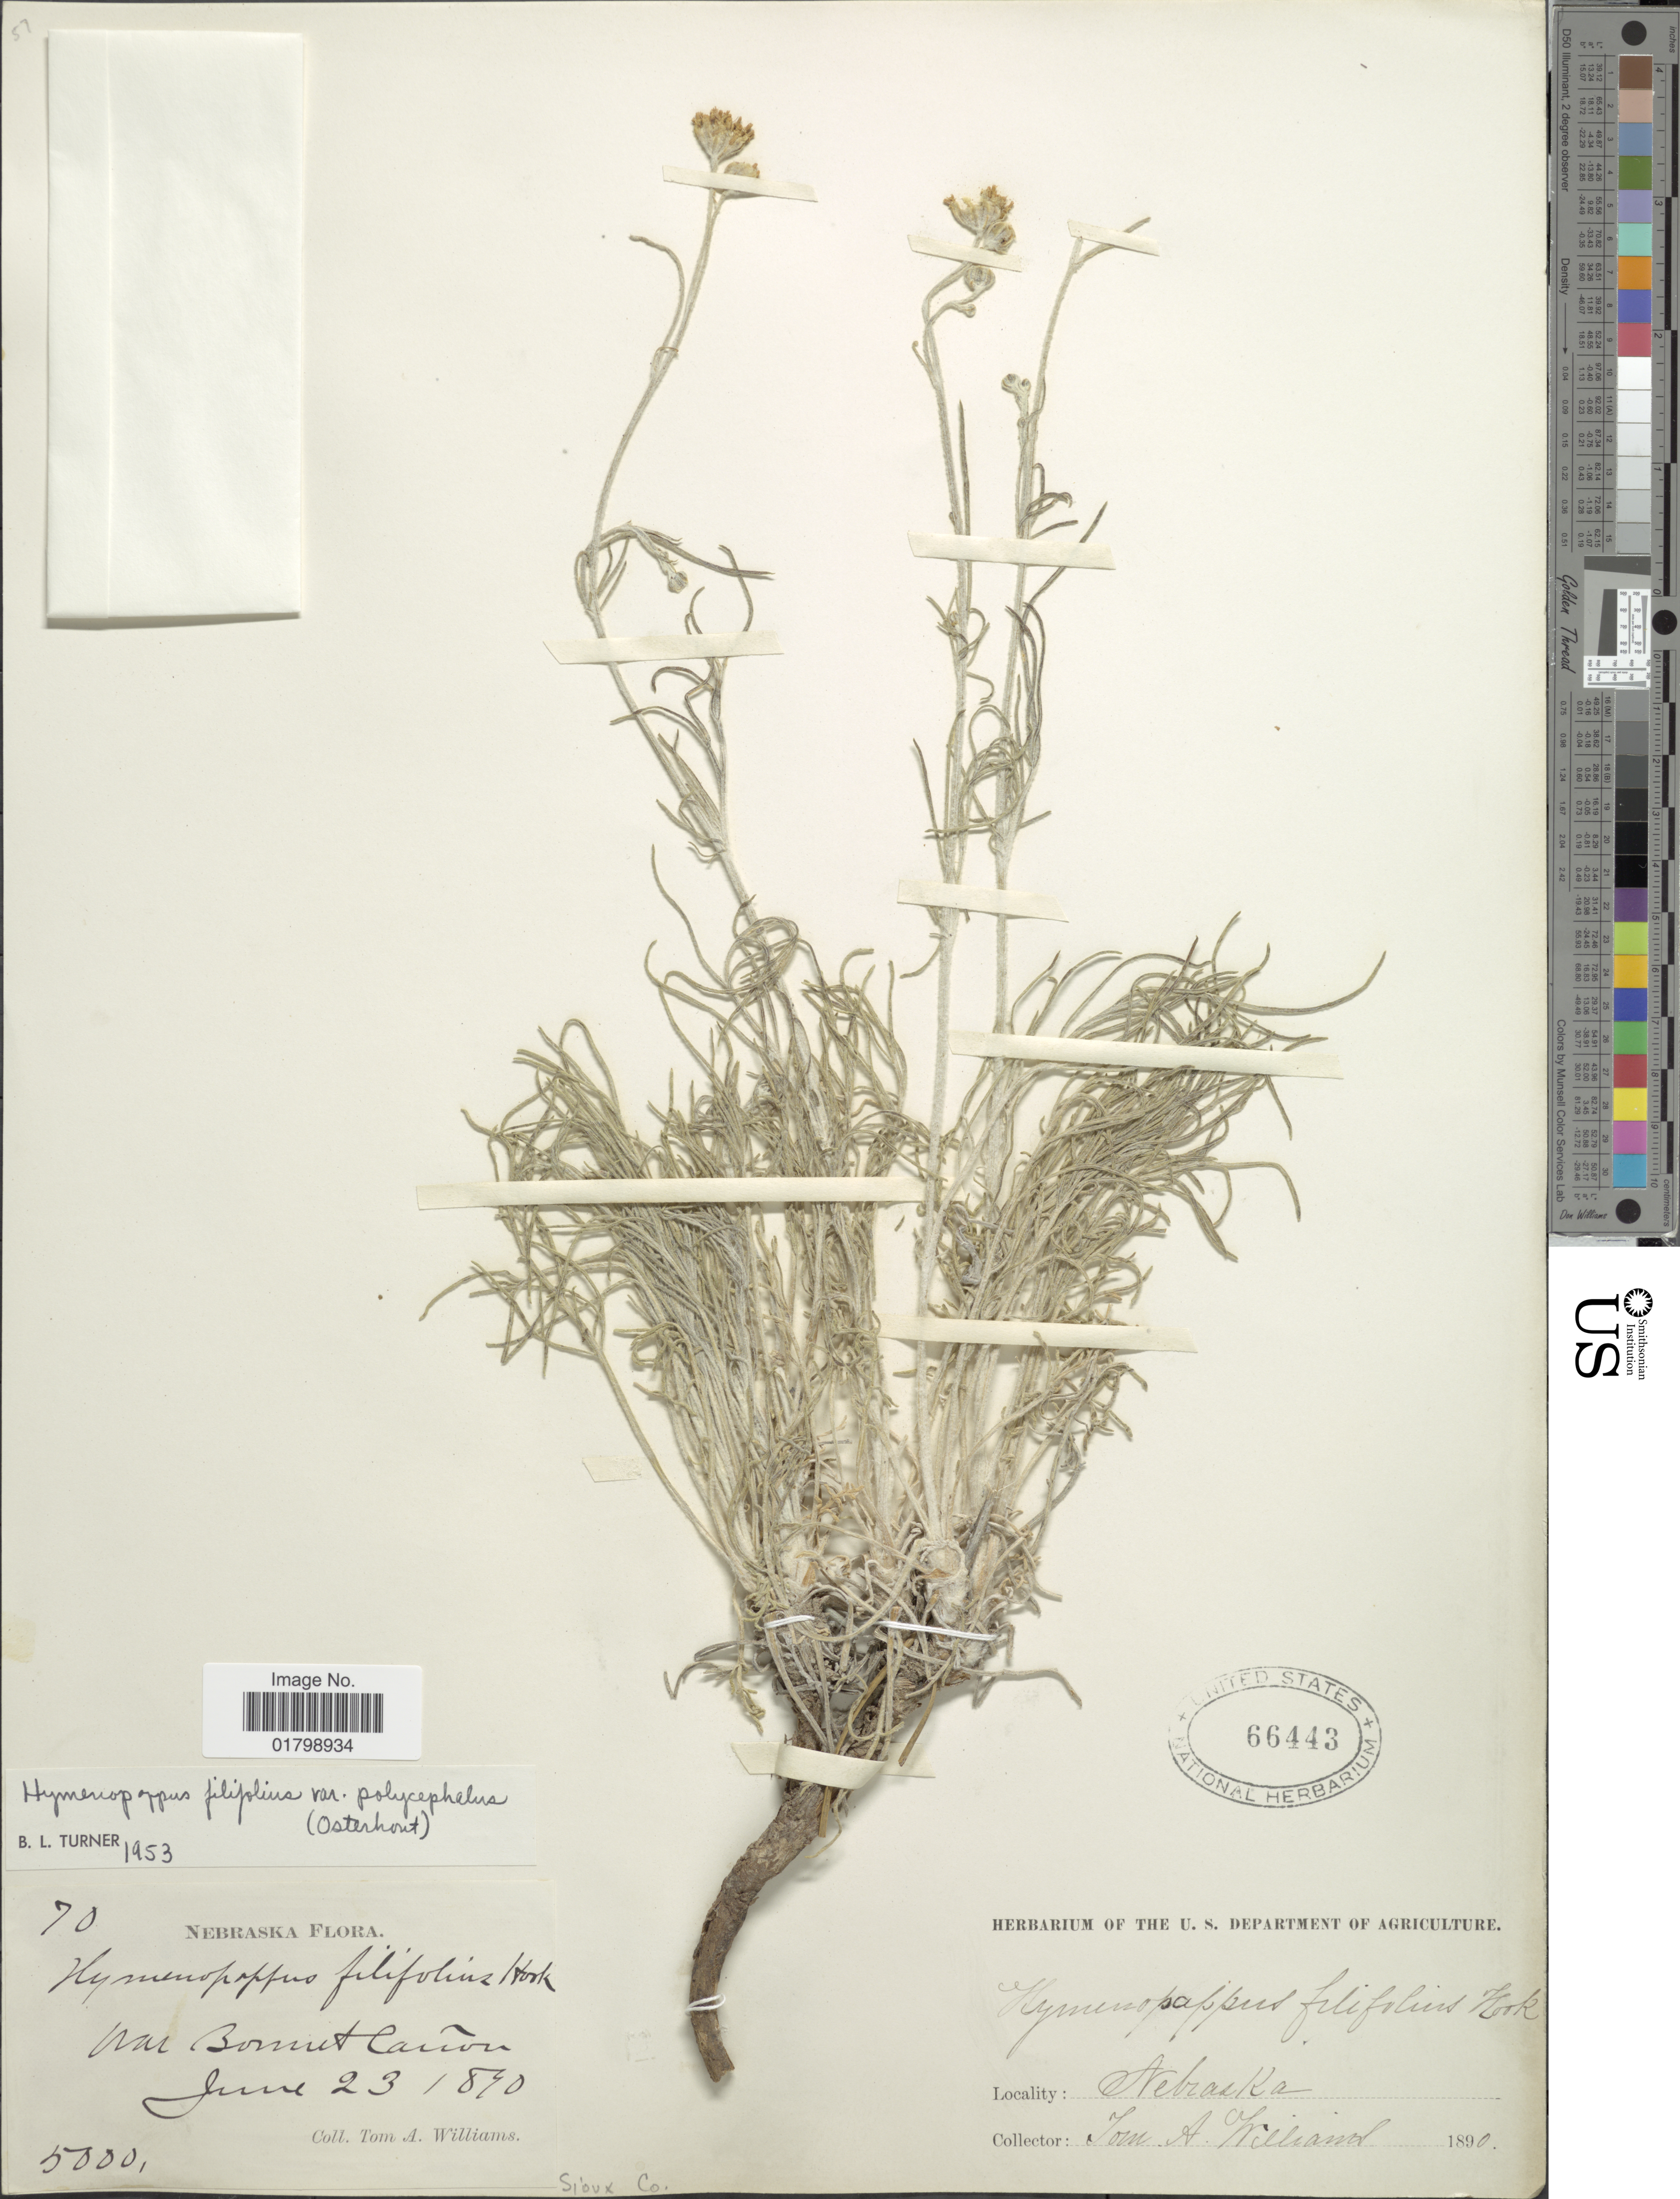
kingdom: Plantae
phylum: Tracheophyta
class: Magnoliopsida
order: Asterales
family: Asteraceae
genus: Hymenopappus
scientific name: Hymenopappus filifolius var. polycephalus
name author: (Osterh.) B.L. Turner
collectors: T. A. Williams (herbarium)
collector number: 70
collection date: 1890-06-23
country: United States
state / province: Nebraska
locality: War Bonnet Canon, Sioux Co.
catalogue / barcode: US 66443